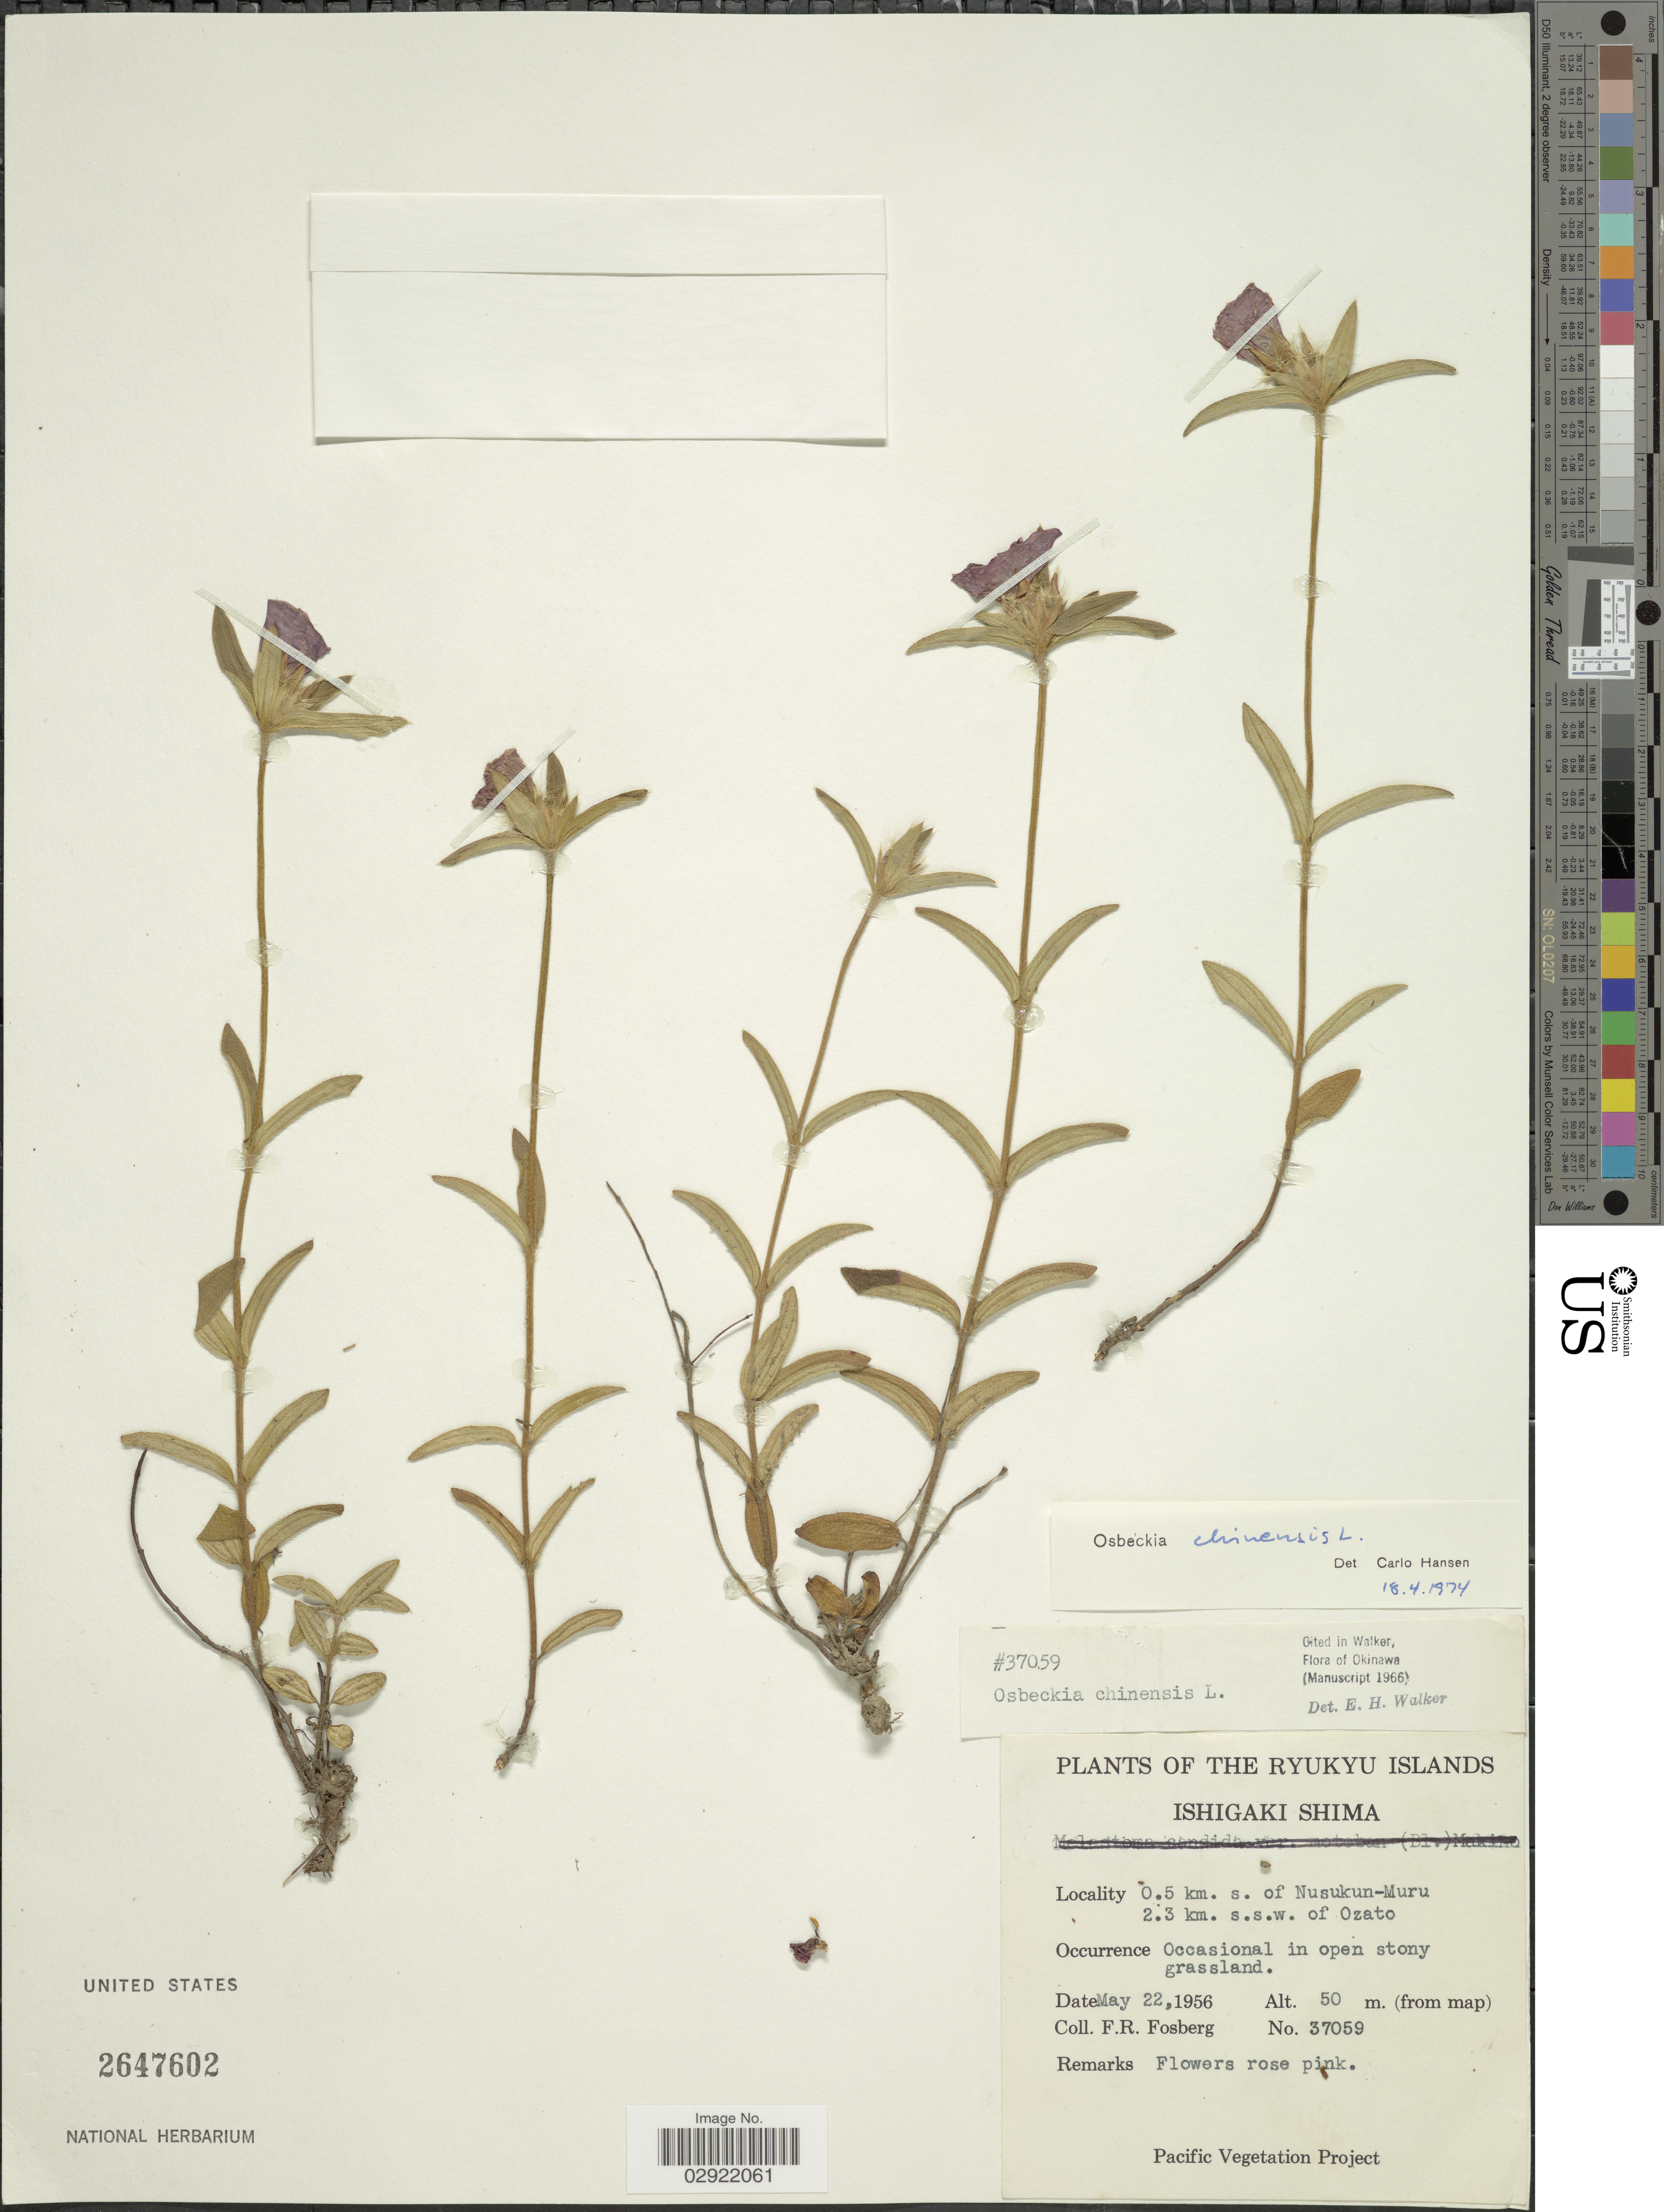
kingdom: Plantae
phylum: Tracheophyta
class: Magnoliopsida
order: Myrtales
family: Melastomataceae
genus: Osbeckia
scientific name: Osbeckia chinensis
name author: L.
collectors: F. R. Fosberg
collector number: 37059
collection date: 1956-05-22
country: Japan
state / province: Okinawa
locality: Ryukyu Islands, Ishigaki Shima. 0.5 km. s. of Nusukun-Muru, 2.3 km. s.s.w. of Ozato.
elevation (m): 50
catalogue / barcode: US 2647602